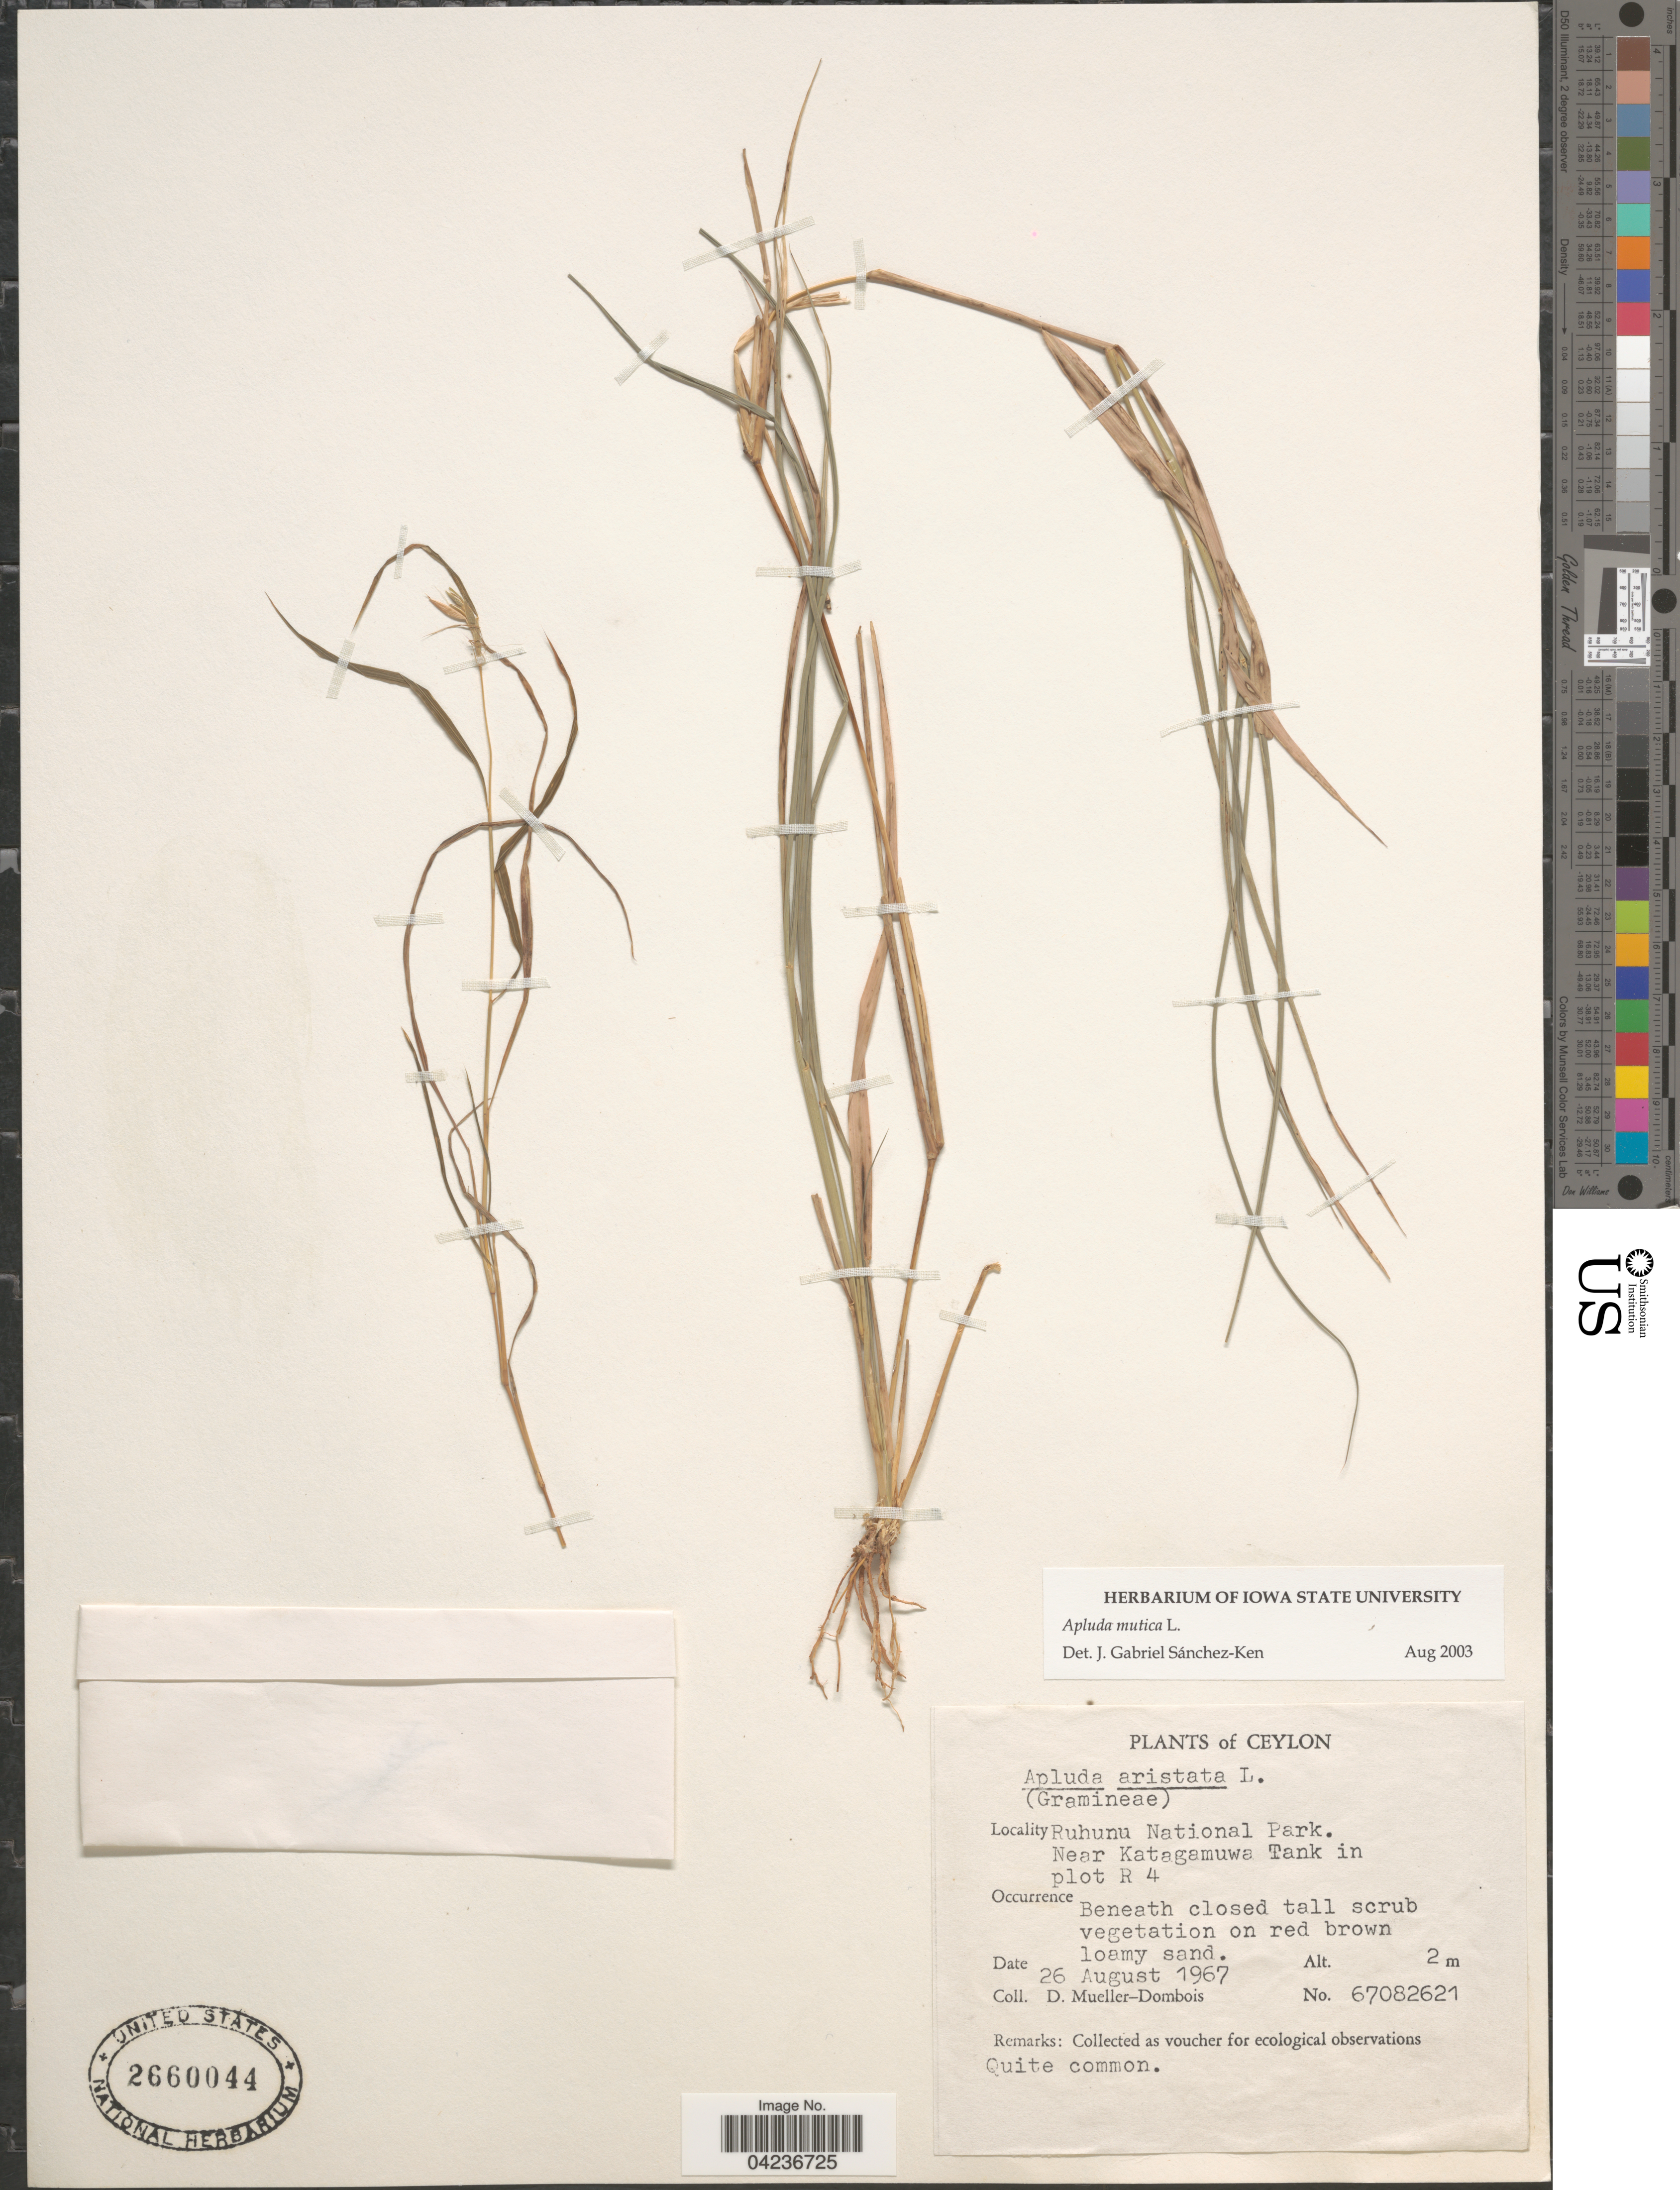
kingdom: Plantae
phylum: Tracheophyta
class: Liliopsida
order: Poales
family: Poaceae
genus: Apluda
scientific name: Apluda mutica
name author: L.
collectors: D. Mueller-Dombois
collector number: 67082621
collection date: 1967-08-26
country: Sri Lanka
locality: Ceylon. Ruhuna National Park. Near Katagamuwa Tank in plot R 4.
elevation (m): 2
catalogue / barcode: US 2660044